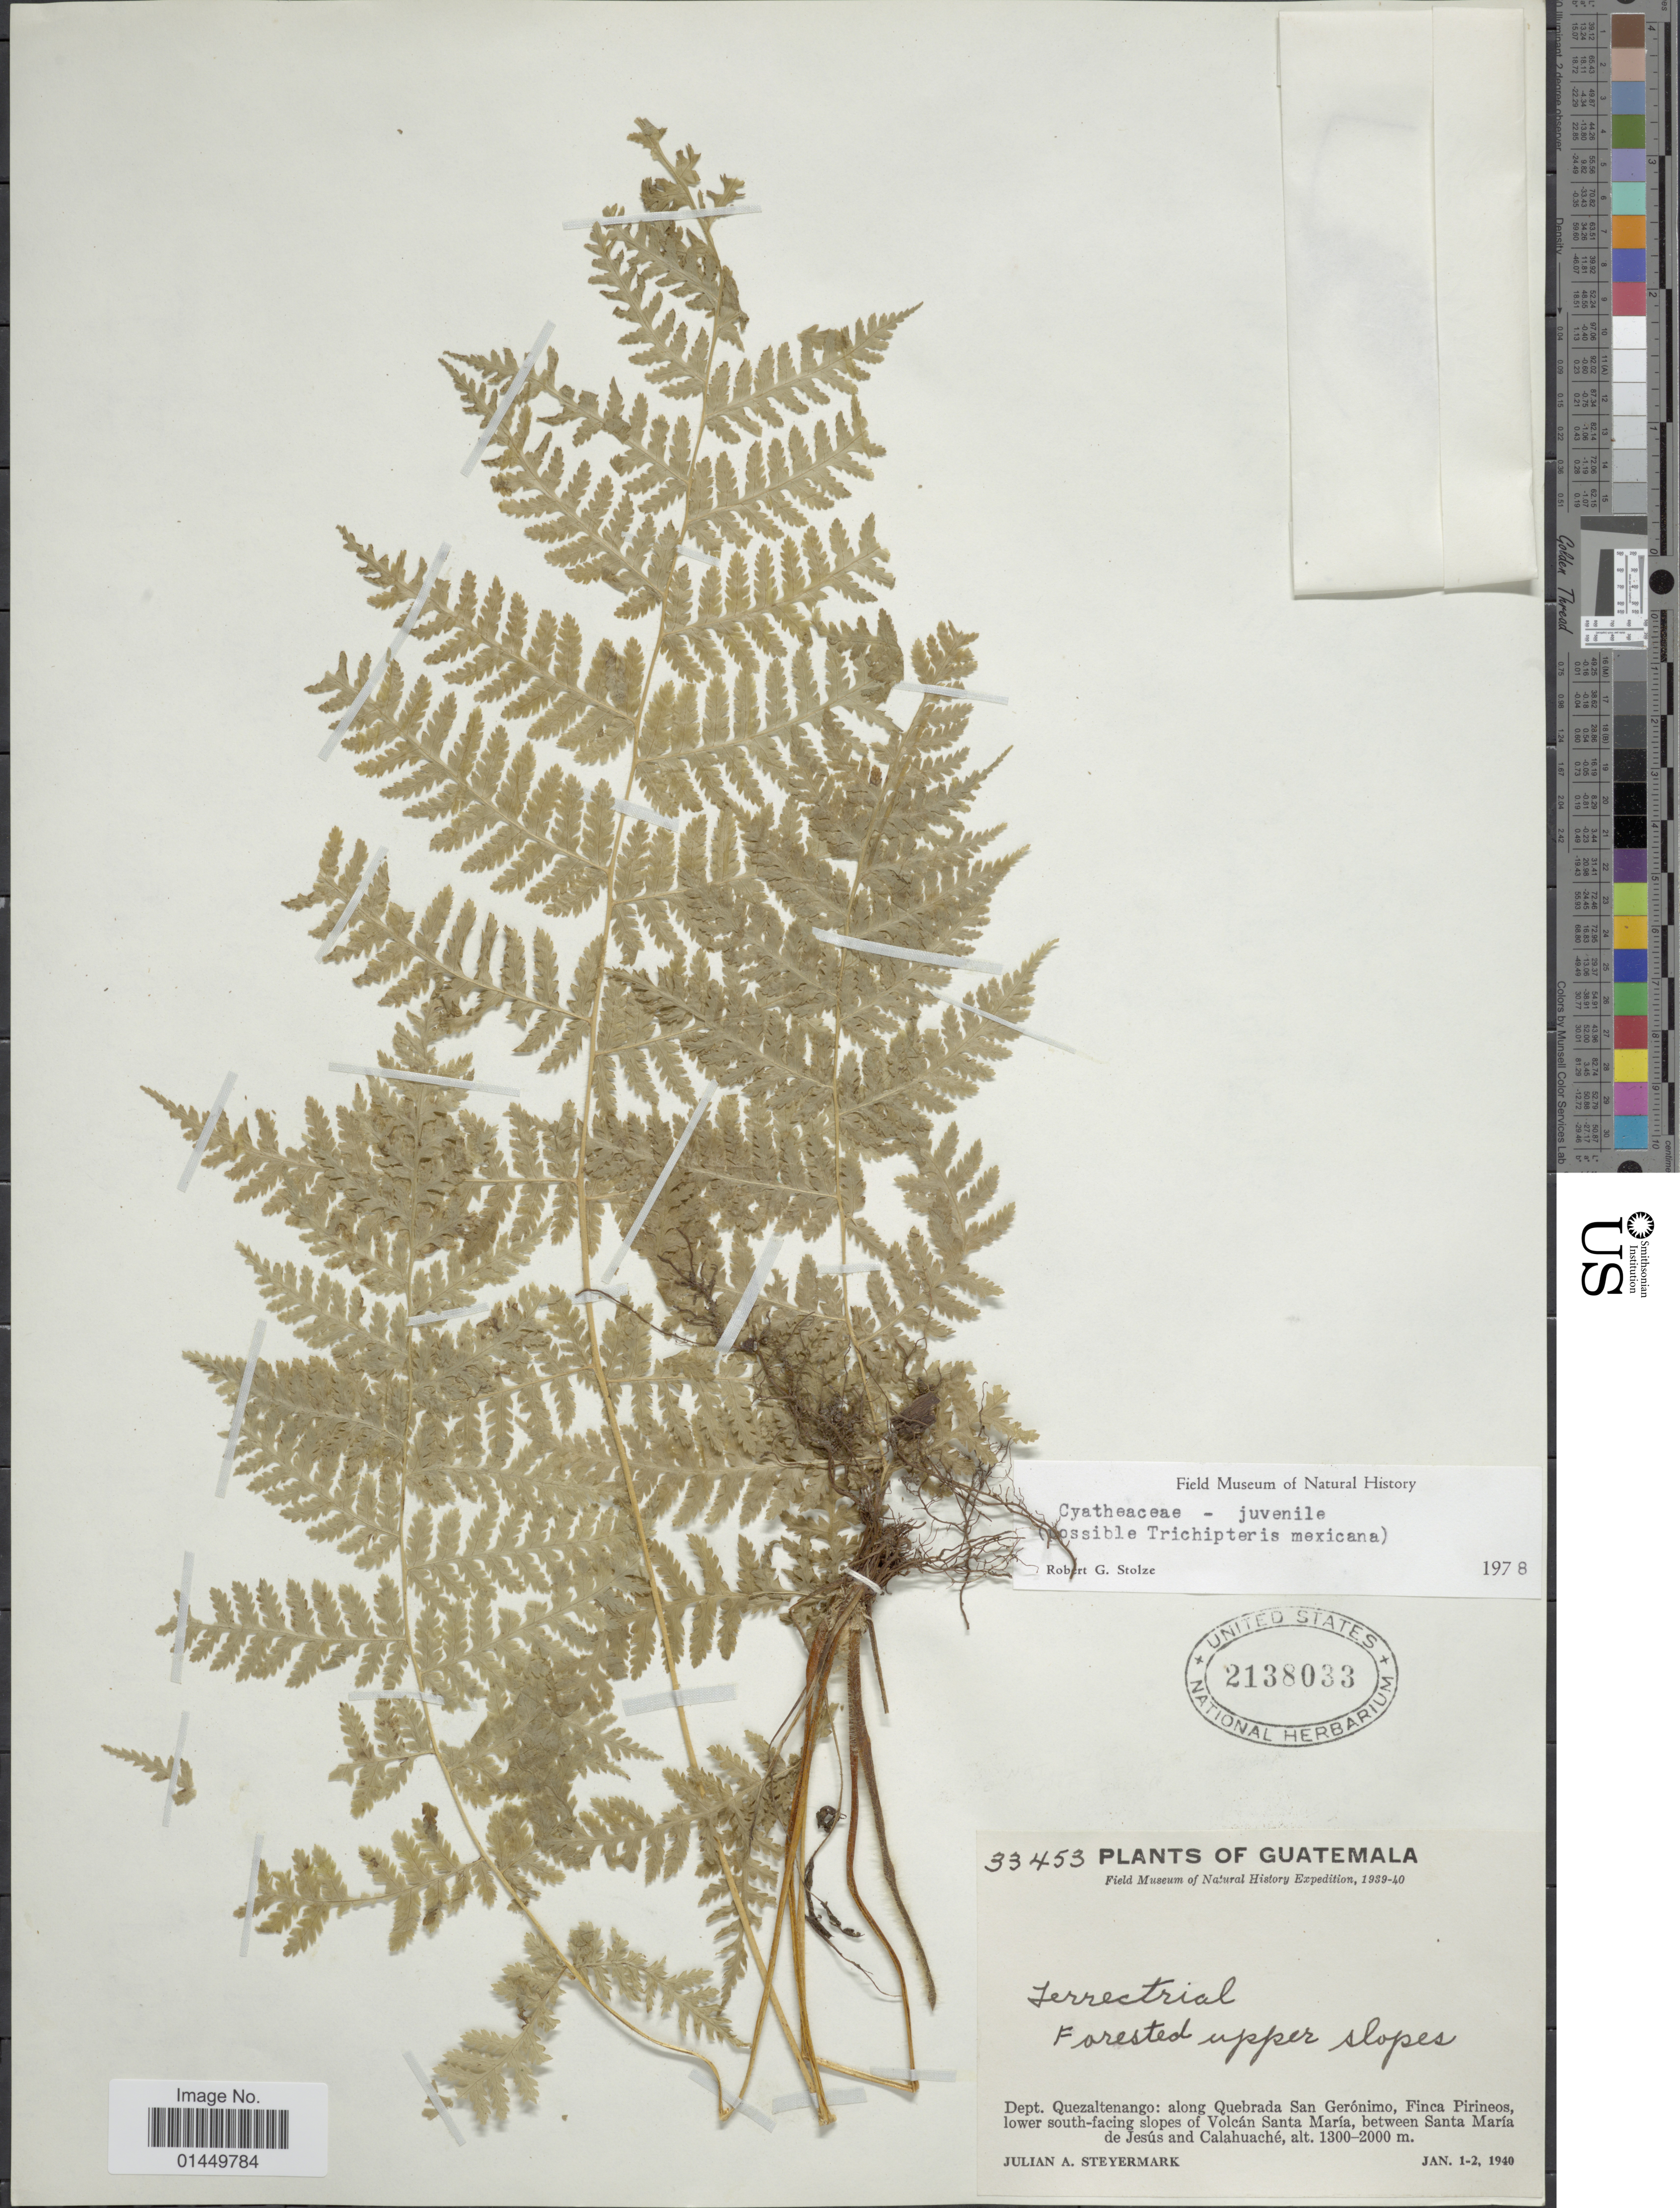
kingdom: Plantae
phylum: Tracheophyta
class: Polypodiopsida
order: Cyatheales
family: Cyatheaceae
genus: Cyathea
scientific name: Cyathea valdecrenata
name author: Domin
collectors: J. Steyermark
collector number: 33453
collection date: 1940-01-01/1940-01-02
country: Guatemala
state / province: Quetzaltenango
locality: Dept. Quezaltenango: along Quebrada San Geronimo, Finca Pirineos, lower south-facing slopes of Volcan Santa Maria, between Santa Maria de Jesus and Calahuache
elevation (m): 1300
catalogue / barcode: US 2138033